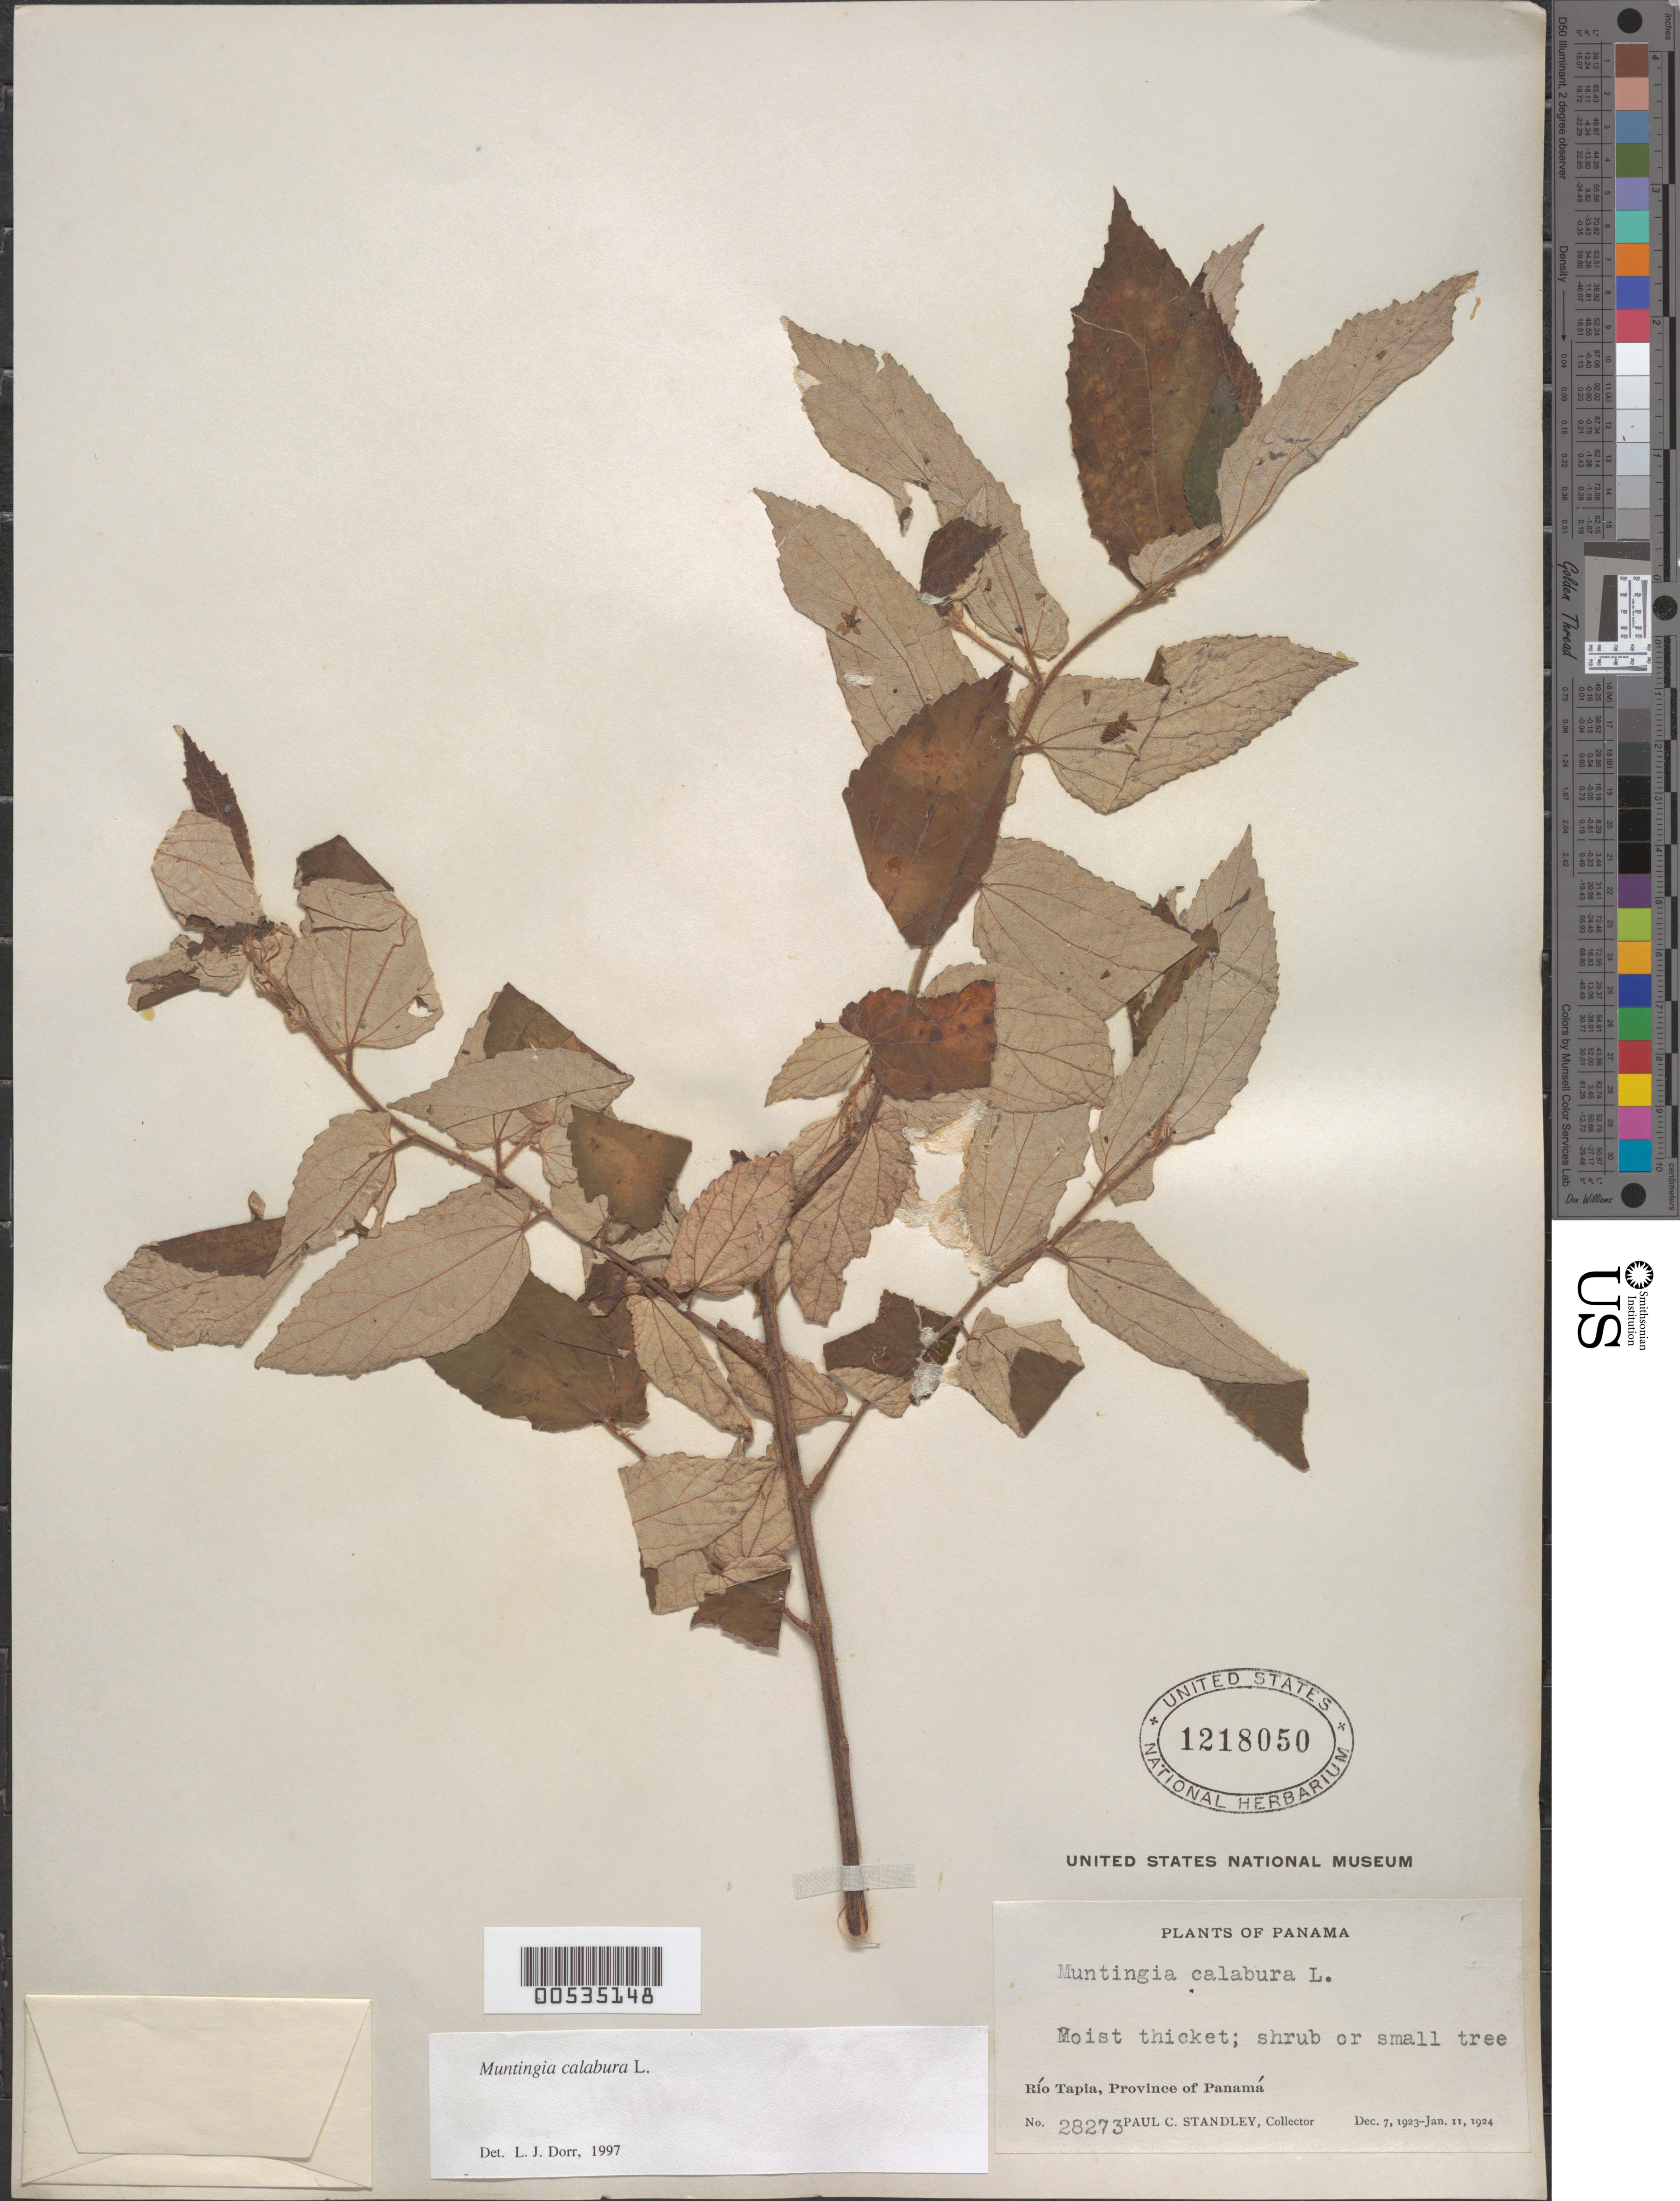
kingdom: Plantae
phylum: Tracheophyta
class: Magnoliopsida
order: Malvales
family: Muntingiaceae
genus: Muntingia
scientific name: Muntingia calabura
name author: L.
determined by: Dorr, L. J., (BOT), Smithsonian Institution - National Museum of Natural History (UNITED STATES)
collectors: P. C. Standley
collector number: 28273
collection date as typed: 07 Dec 1923 to 11 Jan 1924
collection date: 1923-12-07/1924-01-11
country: Panama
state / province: Panamá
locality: Río Tapia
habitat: Moist thicket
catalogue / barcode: US 1218050